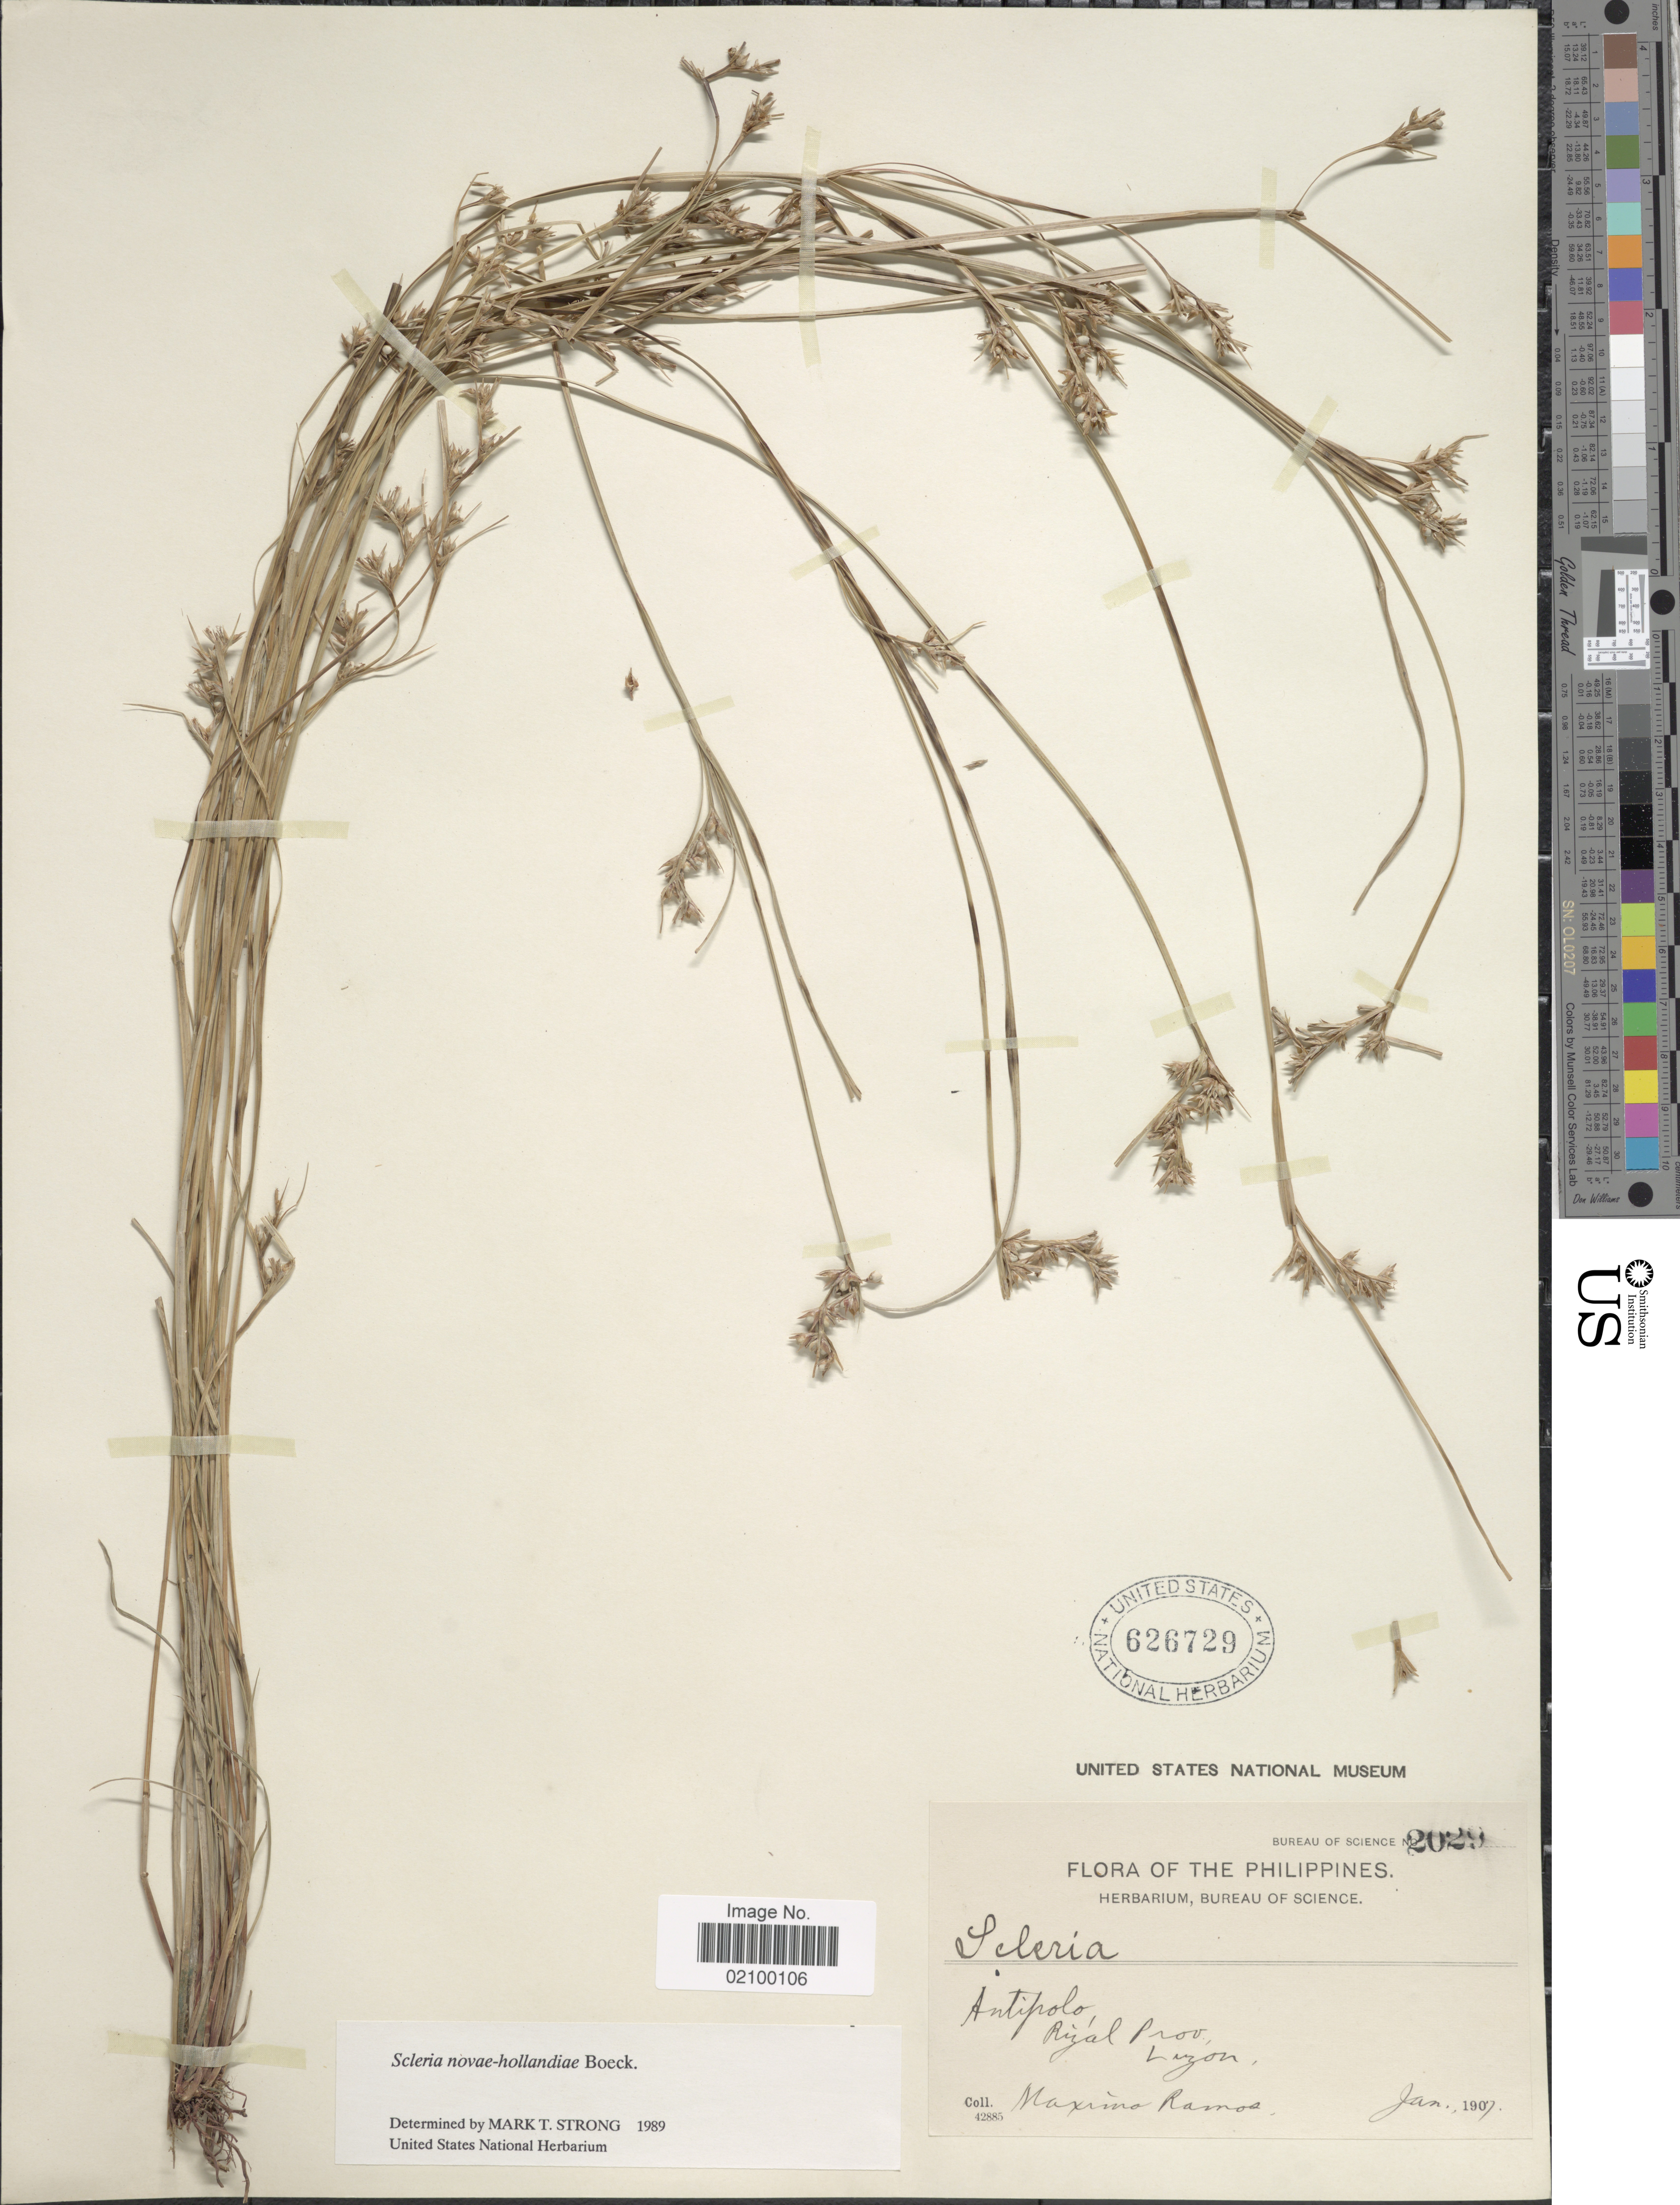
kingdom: Plantae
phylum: Tracheophyta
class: Liliopsida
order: Poales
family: Cyperaceae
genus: Scleria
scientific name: Scleria novae-hollandiae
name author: Boeckeler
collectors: M. Ramos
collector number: Bureau of Science 2029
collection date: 1907-01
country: Philippines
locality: Antipolo, Rizal Prov., Luzon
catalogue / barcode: US 626729